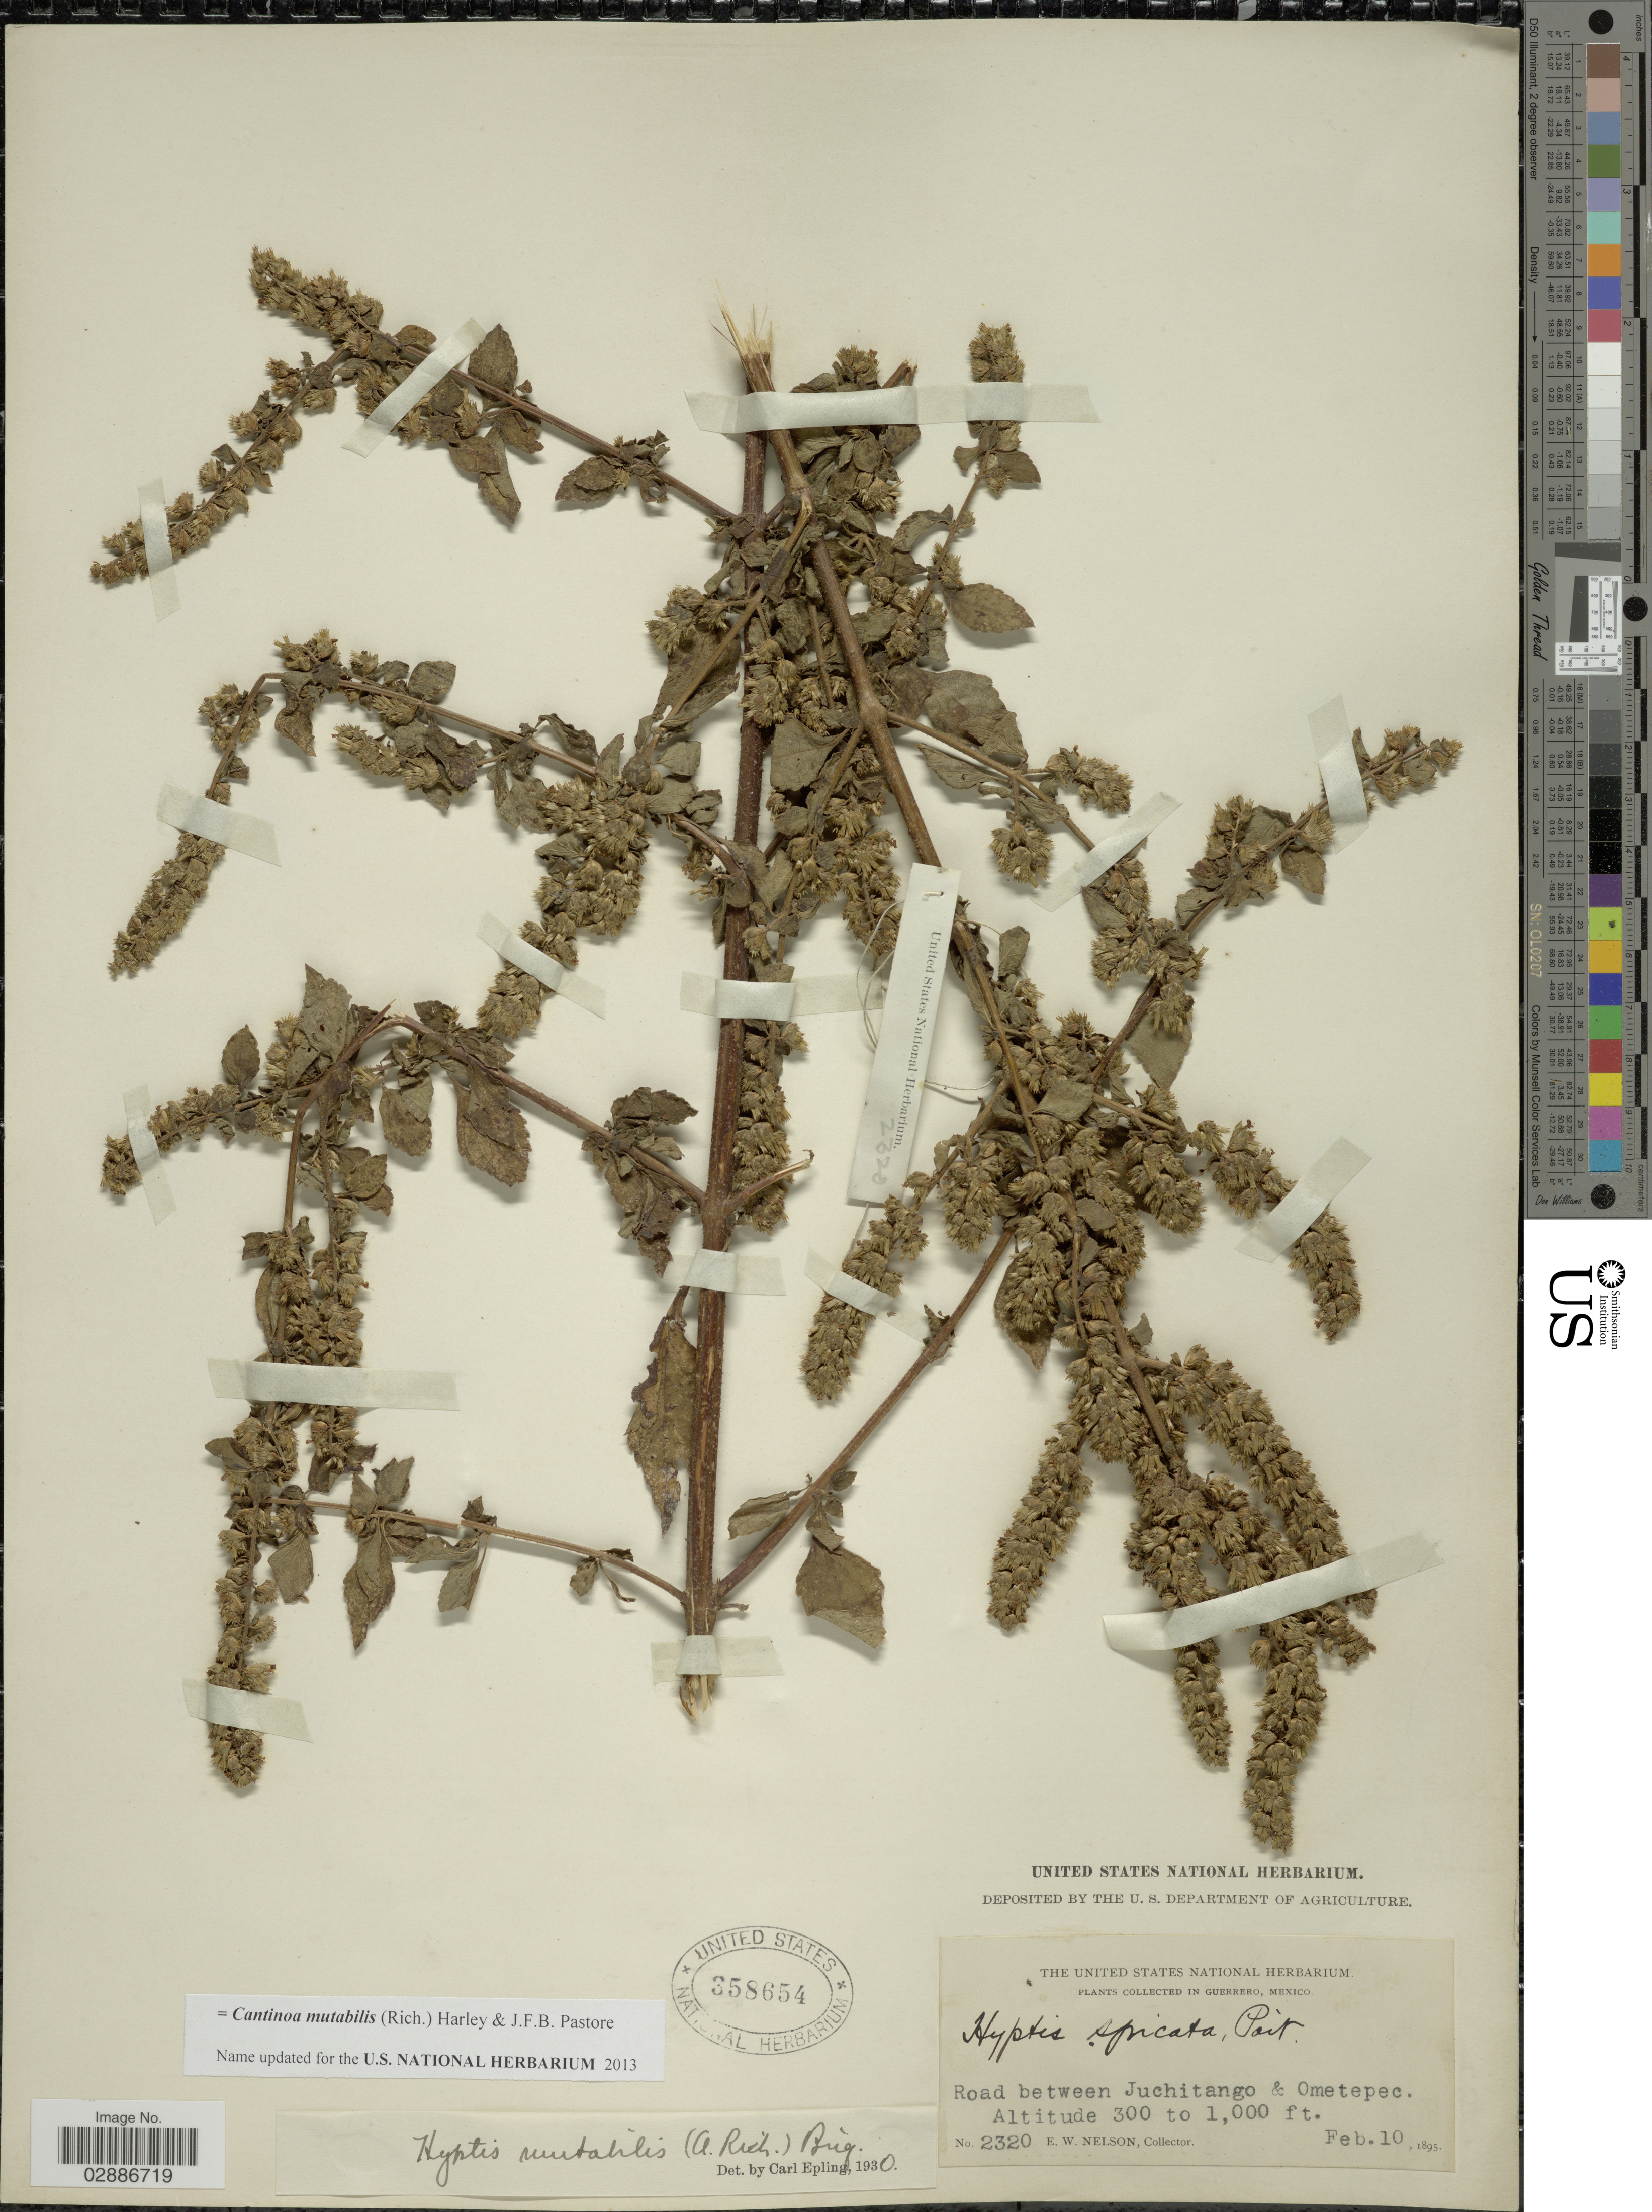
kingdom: Plantae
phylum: Tracheophyta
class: Magnoliopsida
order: Lamiales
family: Lamiaceae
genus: Cantinoa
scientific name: Cantinoa mutabilis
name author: (Epling) Harley & J.F.B. Pastore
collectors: E. W. Nelson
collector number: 2320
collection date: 1895-02-10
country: Mexico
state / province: Guerrero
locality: Road between Juchitango & Ometepec.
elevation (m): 91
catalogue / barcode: US 358654